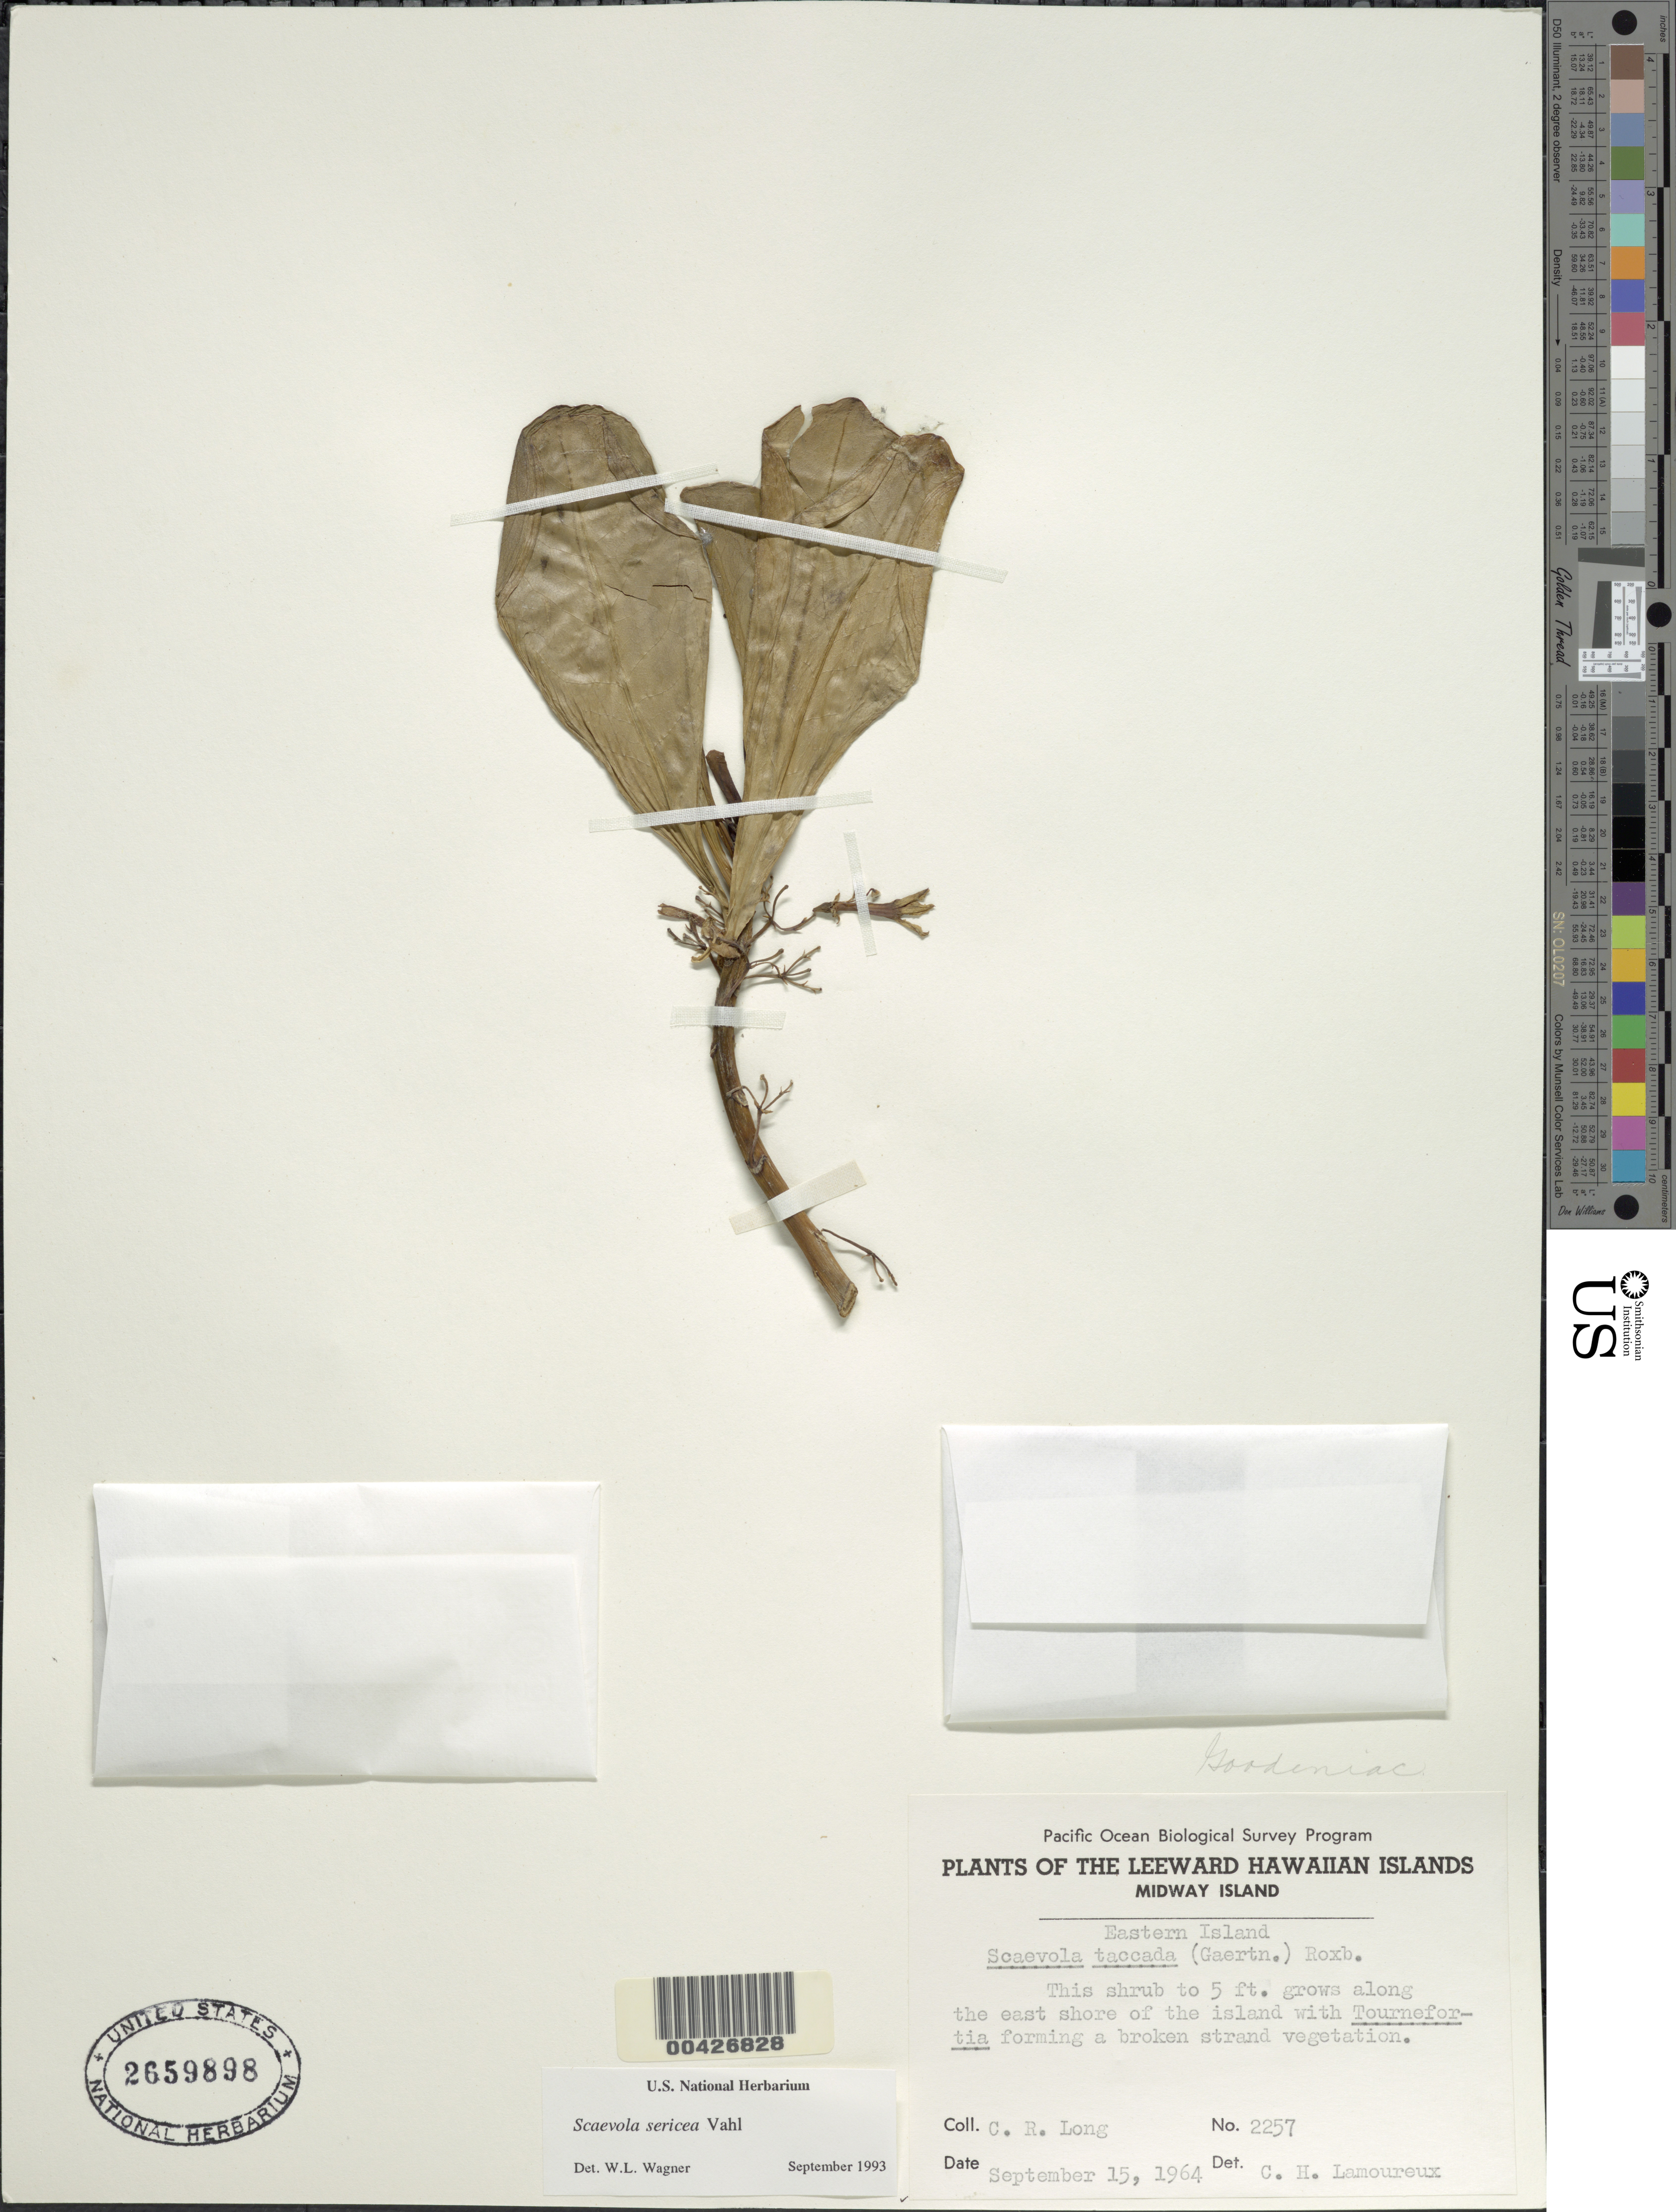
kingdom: Plantae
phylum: Tracheophyta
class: Magnoliopsida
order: Asterales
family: Goodeniaceae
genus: Scaevola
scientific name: Scaevola taccada var. taccada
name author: (Gaertn.) Roxb.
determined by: Wagner, W. L., (BOT), Smithsonian Institution - National Museum of Natural History (UNITED STATES)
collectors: C. Long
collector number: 2257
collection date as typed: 15 Sep 1964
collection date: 1964-09-15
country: U.S. Administered Pacific Islands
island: Midway Atoll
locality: Eastern Islet, Midway Is.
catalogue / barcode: US 2659898